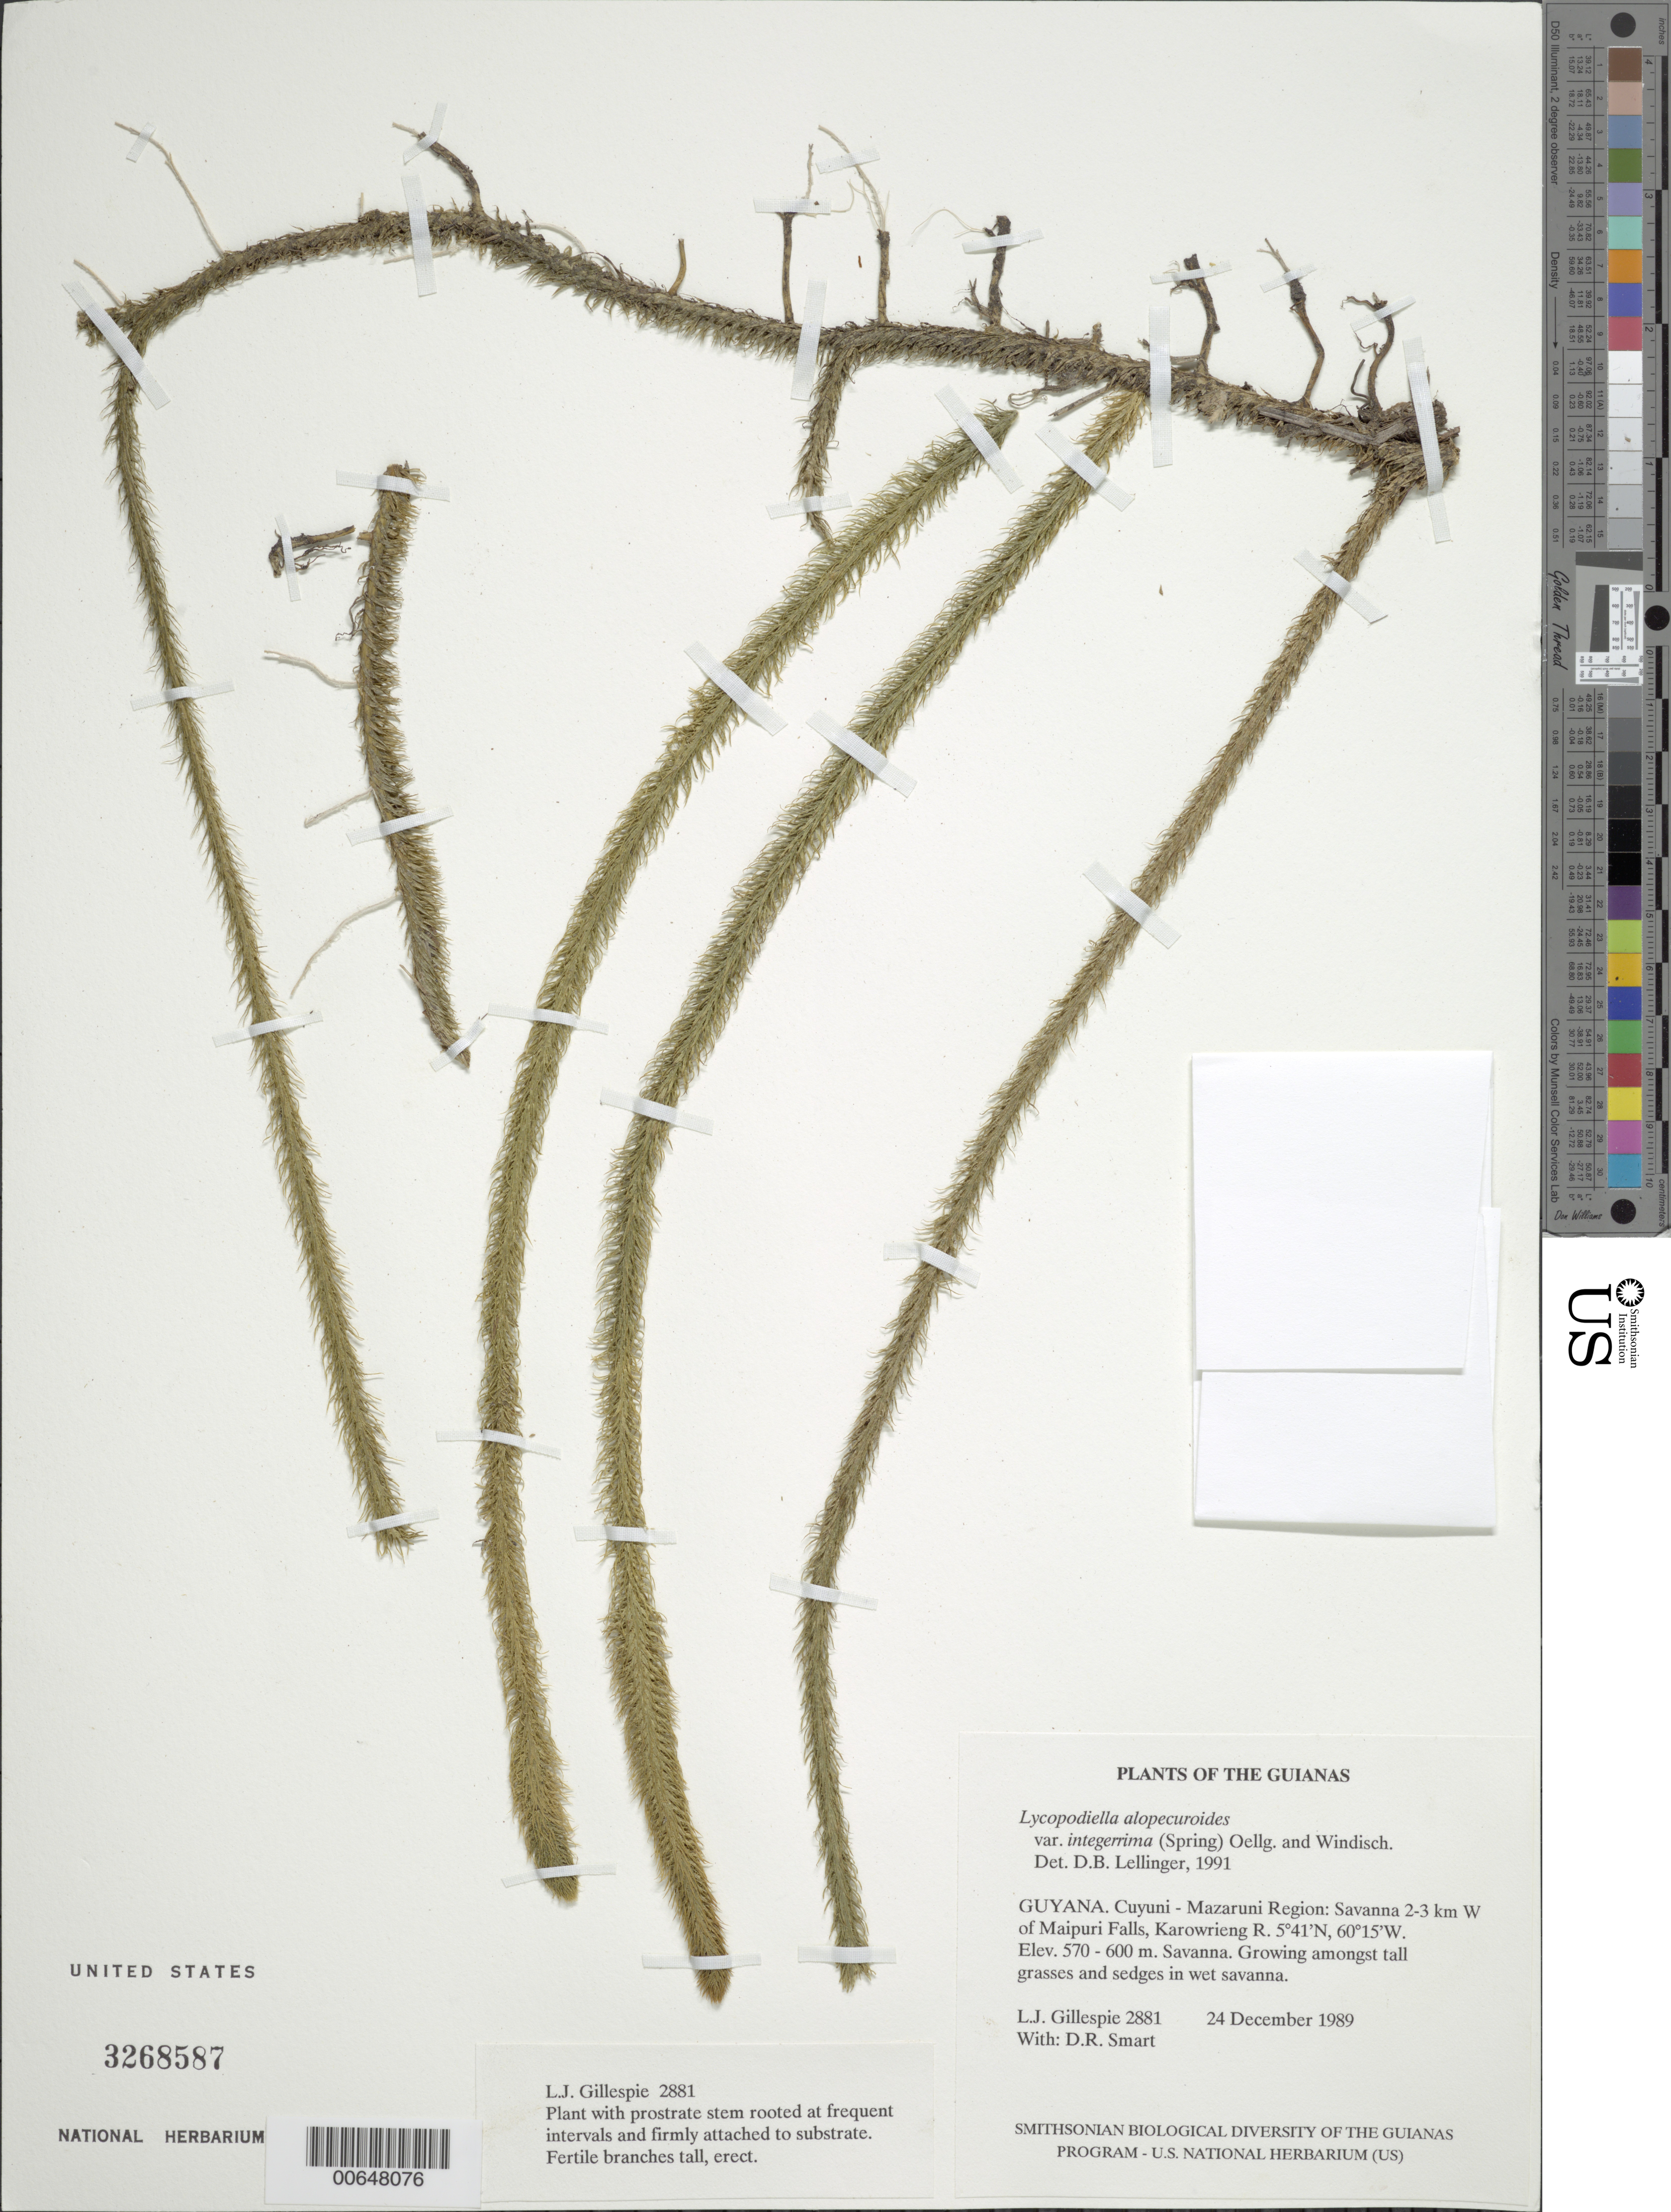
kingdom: Plantae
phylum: Tracheophyta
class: Lycopodiopsida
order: Lycopodiales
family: Lycopodiaceae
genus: Lycopodiella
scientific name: Lycopodiella longipes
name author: (Hook. & Grev.) Holub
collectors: L. J. Gillespie & D. R. Smart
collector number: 2881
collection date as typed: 24 December 1989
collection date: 1989-12-24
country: Guyana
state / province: Cuyuni-Mazaruni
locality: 2-3 km W of Maipuri Falls, Karowrieng R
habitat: Savanna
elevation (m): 570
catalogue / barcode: US 3268587